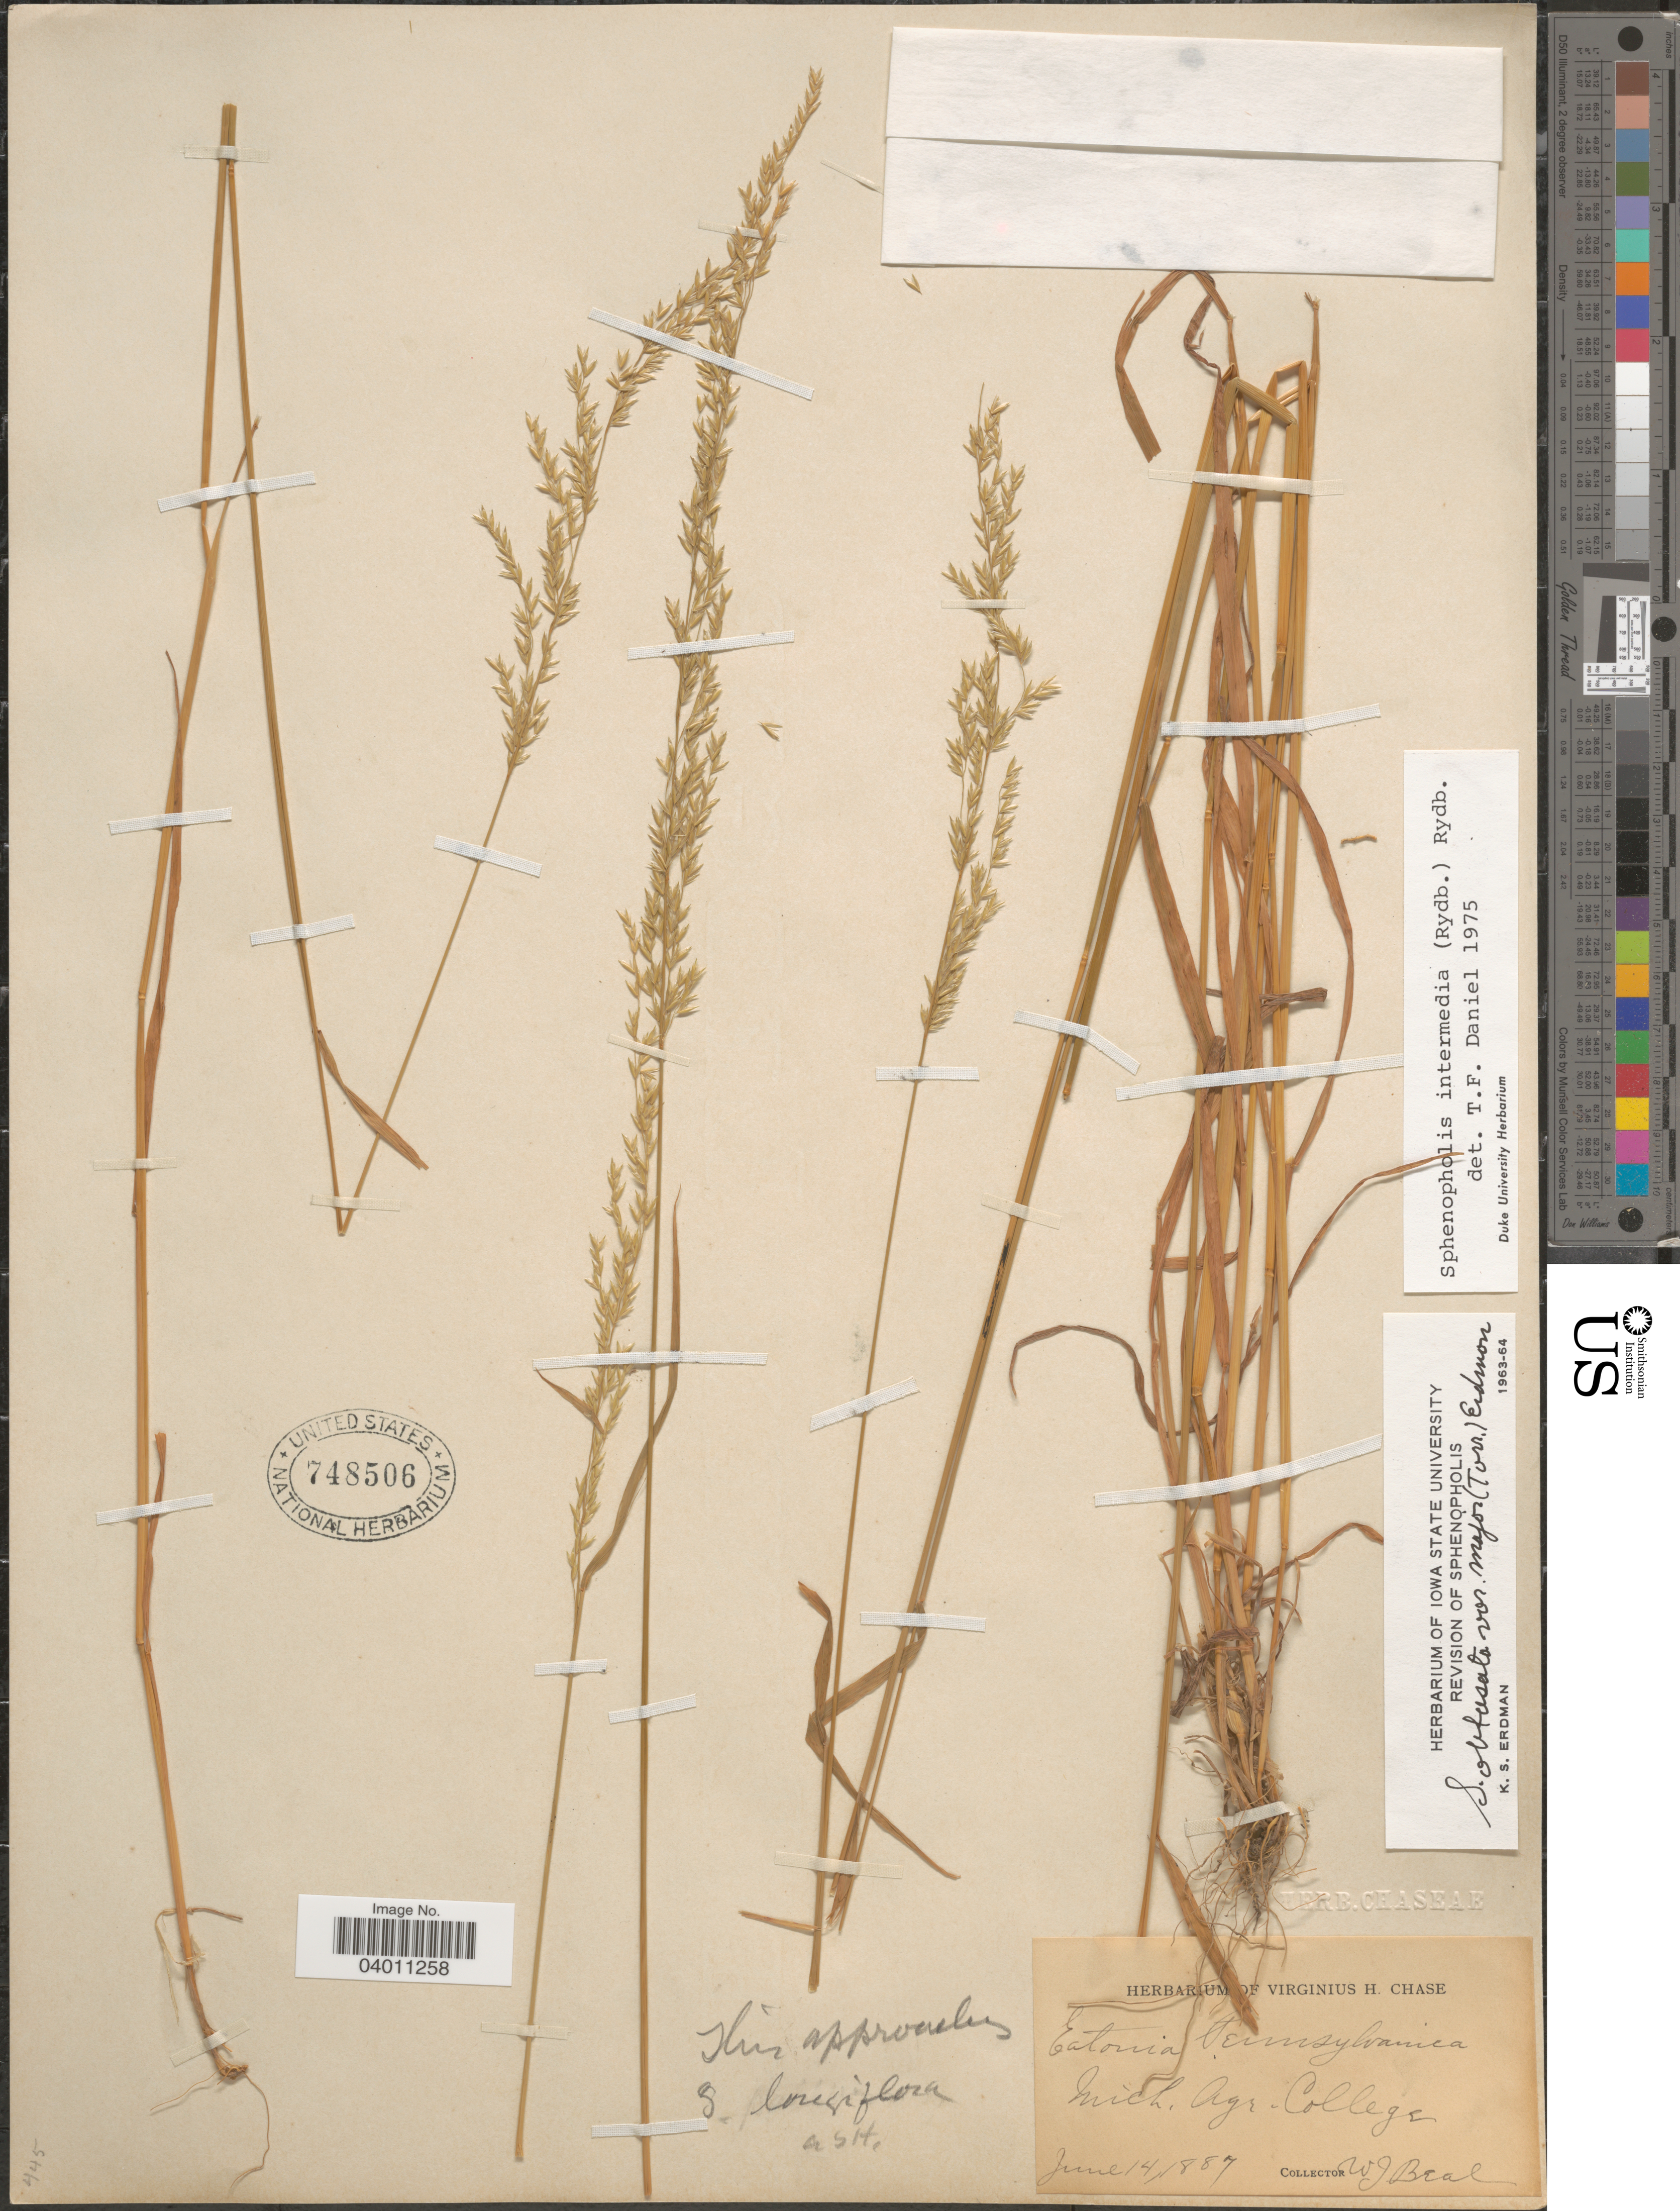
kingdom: Plantae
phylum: Tracheophyta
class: Liliopsida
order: Poales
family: Poaceae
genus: Sphenopholis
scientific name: Sphenopholis intermedia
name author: (Rydb.) Rydb.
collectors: W. J. Beal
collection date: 1887-06-14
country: United States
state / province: Michigan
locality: Mich. Agr. College.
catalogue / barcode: US 748506